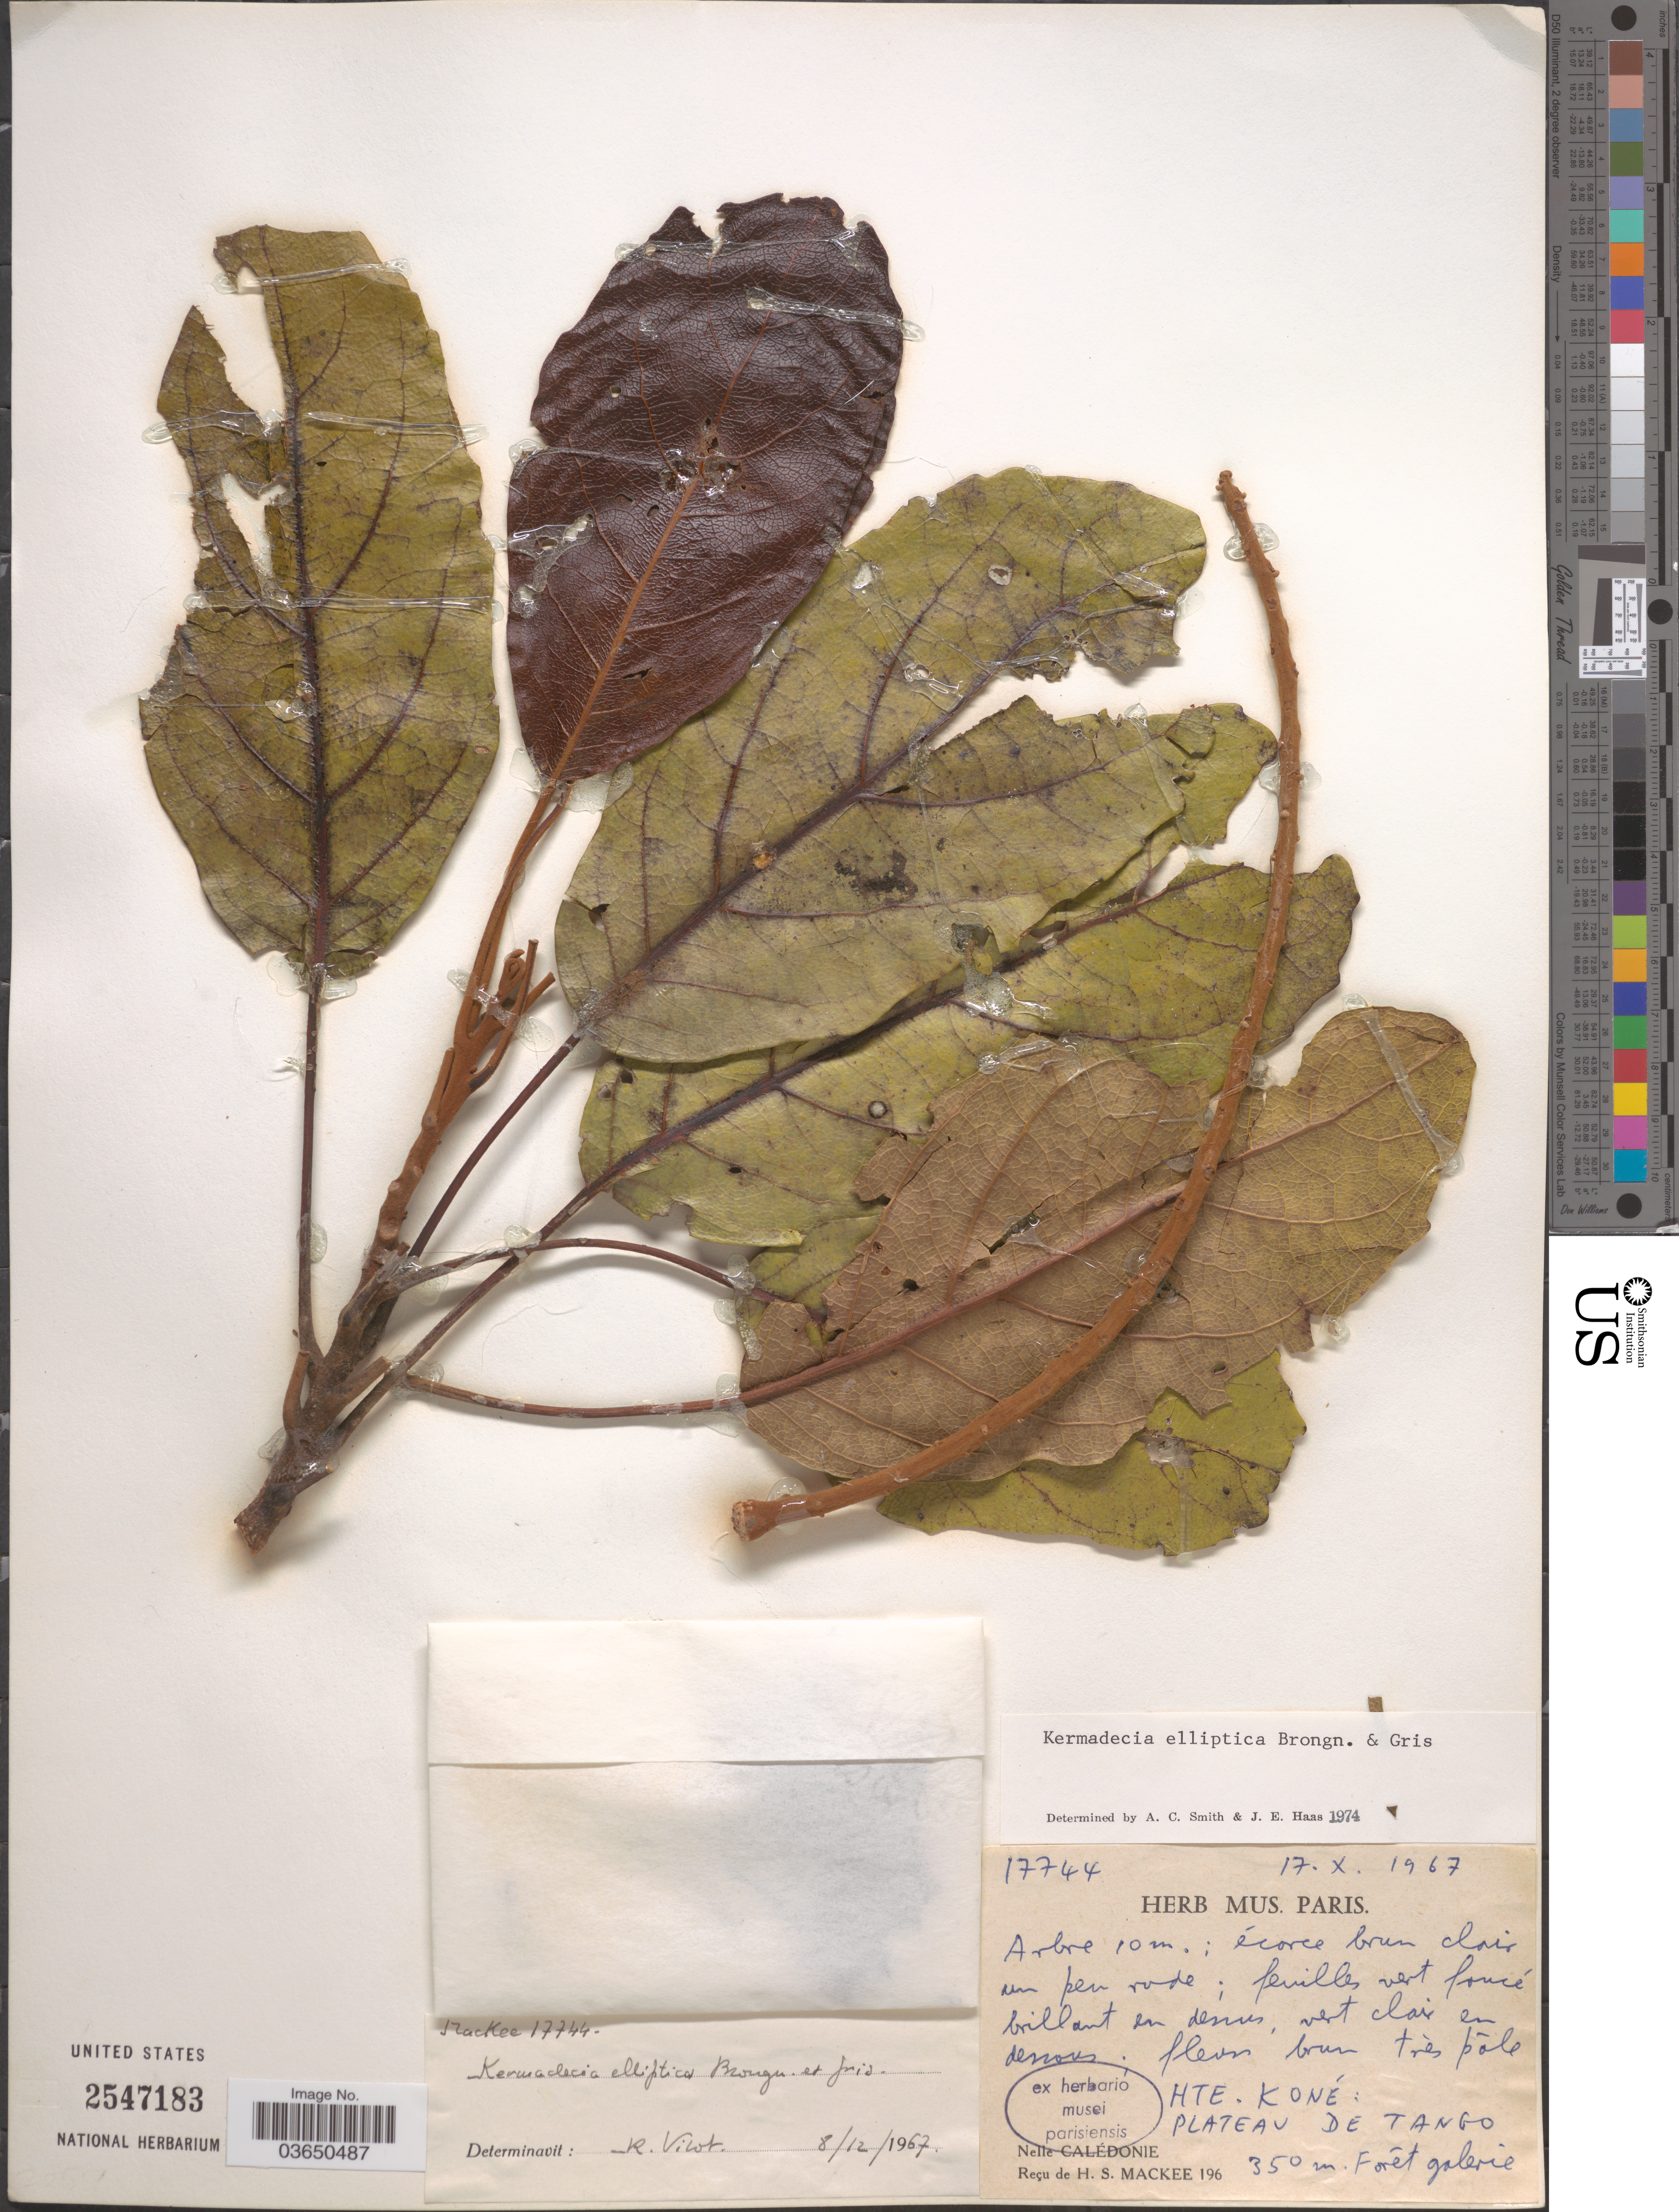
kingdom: Plantae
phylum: Tracheophyta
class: Magnoliopsida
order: Proteales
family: Proteaceae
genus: Kermadecia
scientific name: Kermadecia elliptica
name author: Brongn. & Gris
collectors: H. Mackee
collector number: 17744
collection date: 1967-10-17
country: New Caledonia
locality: Hte. Koné: Plateau de Tango.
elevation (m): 350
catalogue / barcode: US 2547183